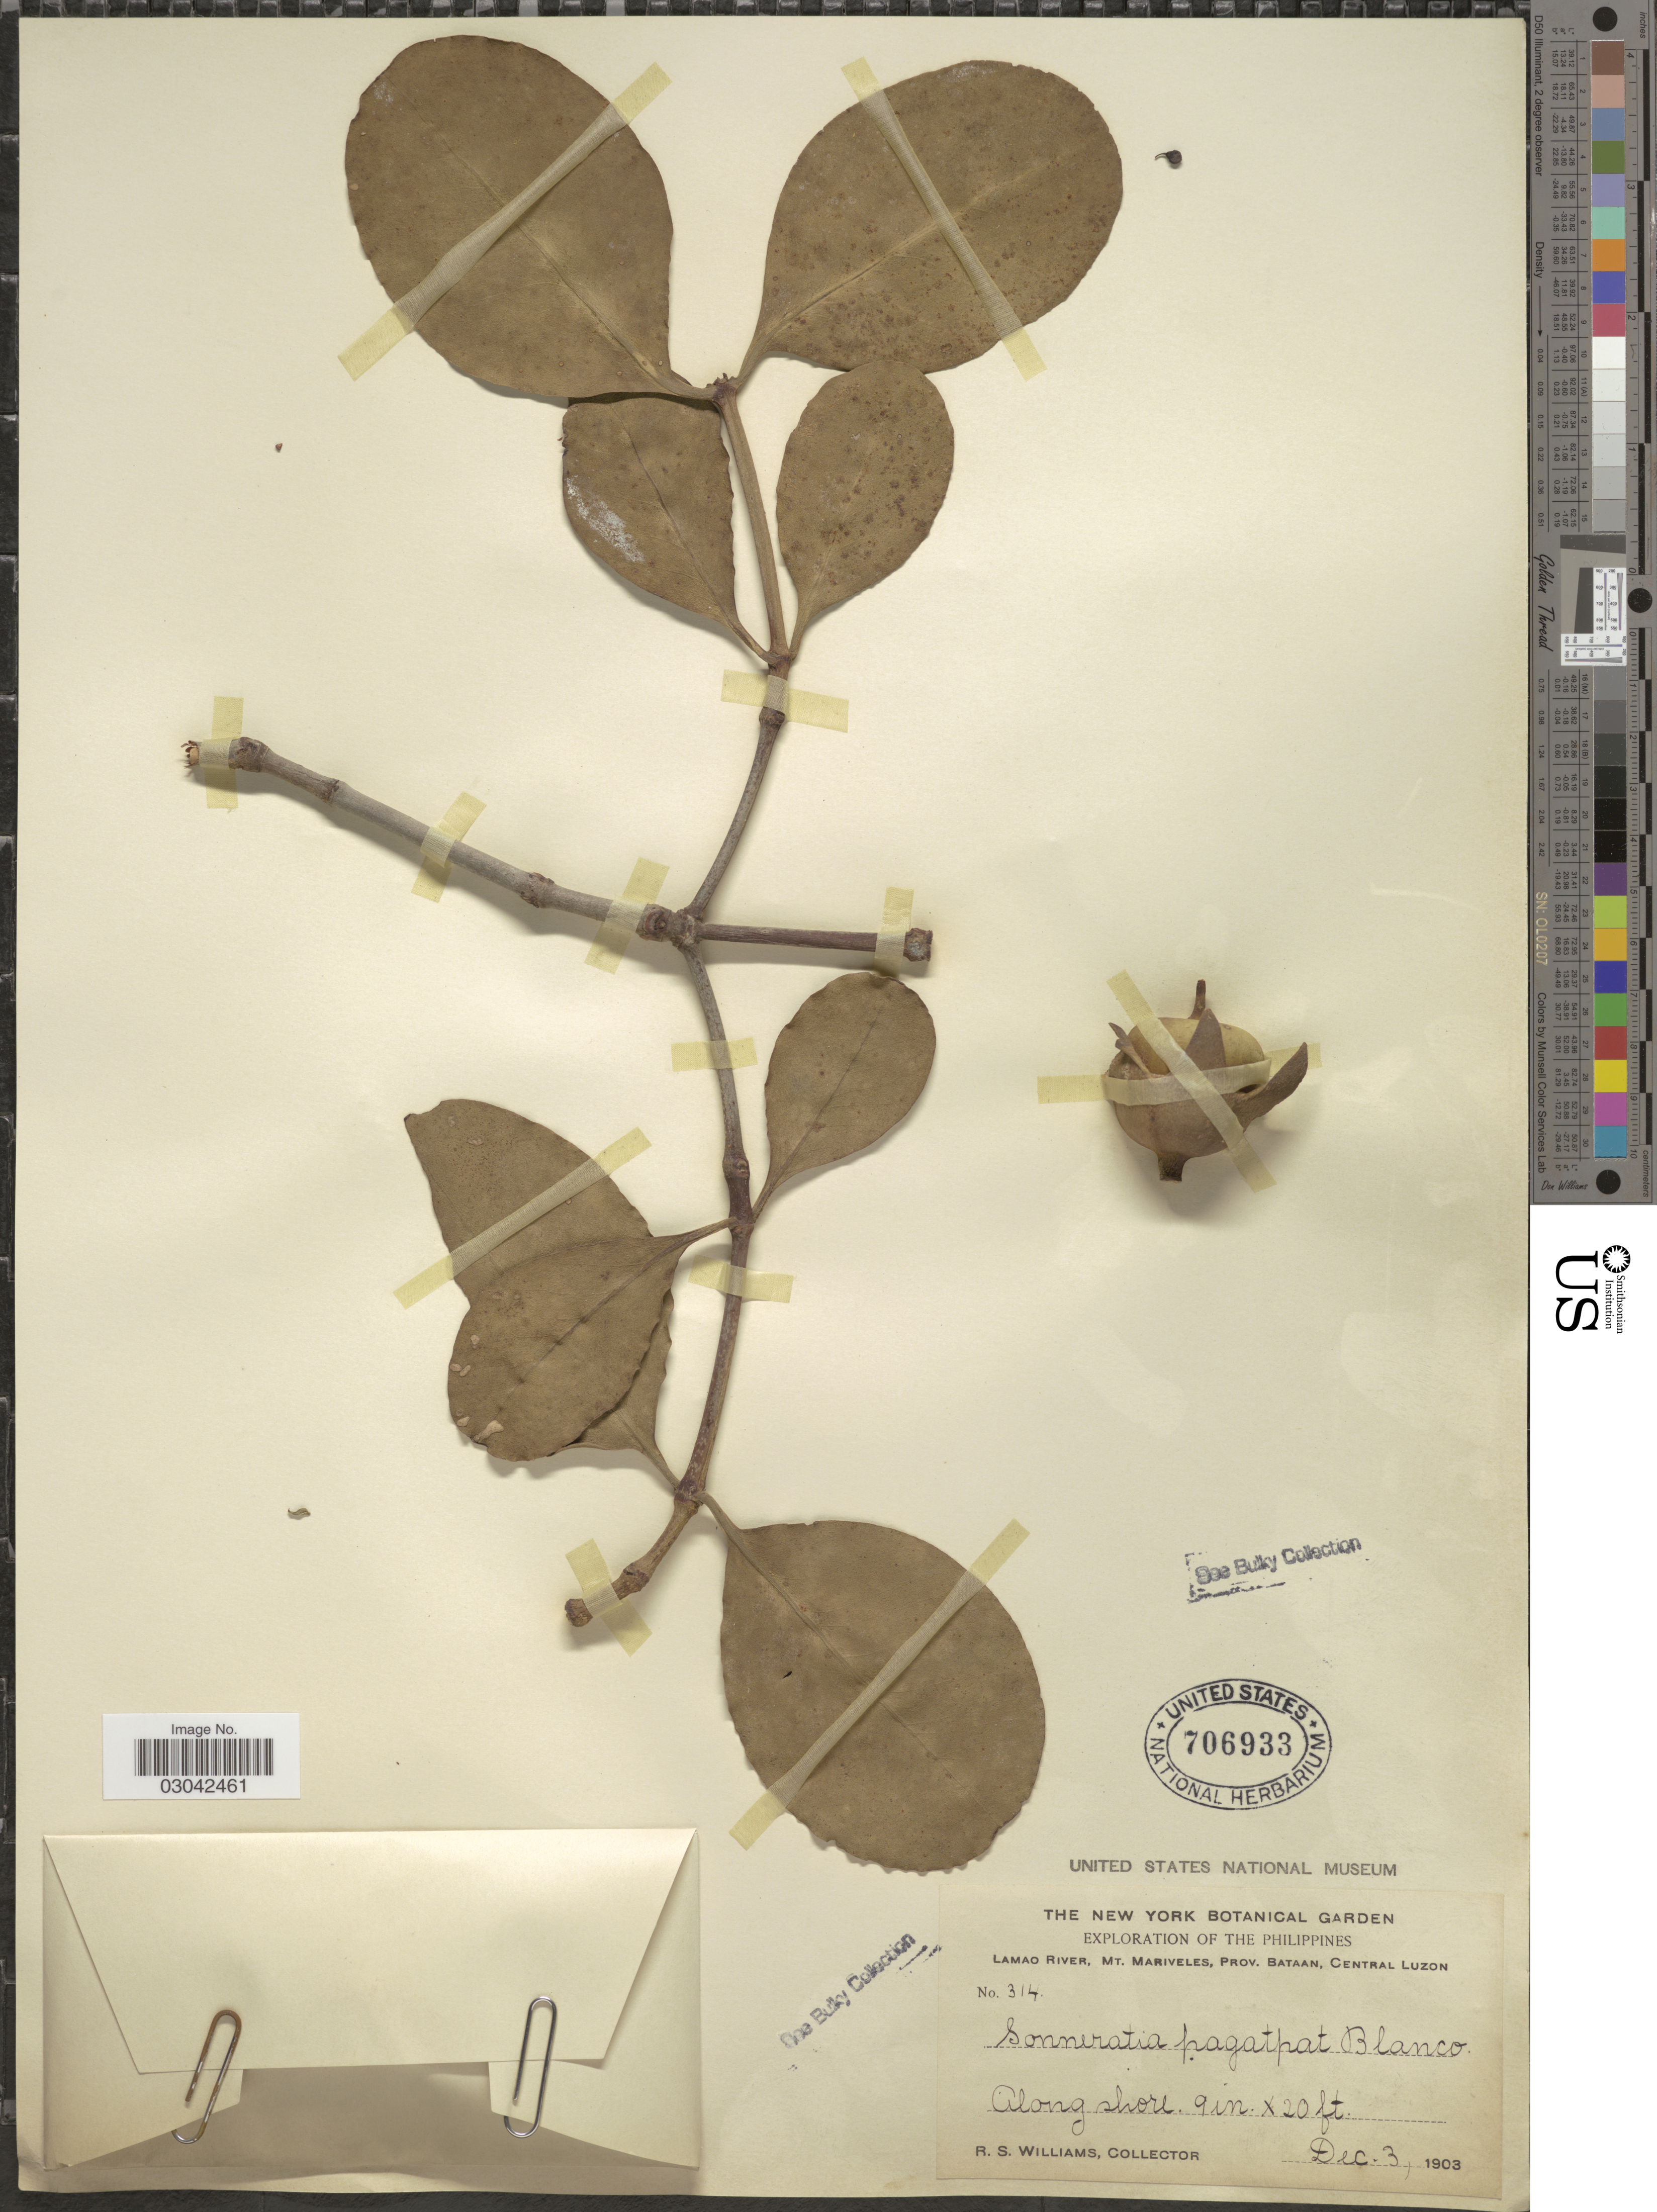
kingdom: Plantae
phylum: Tracheophyta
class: Magnoliopsida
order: Myrtales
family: Lythraceae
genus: Sonneratia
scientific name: Sonneratia pagatpat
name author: Blanco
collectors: R. S. Williams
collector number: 314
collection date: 1903-12-03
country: Philippines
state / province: Central Luzon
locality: Lamao River, Mt. Mariveles, Prov. Bataan. Along shore.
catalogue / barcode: US 706933